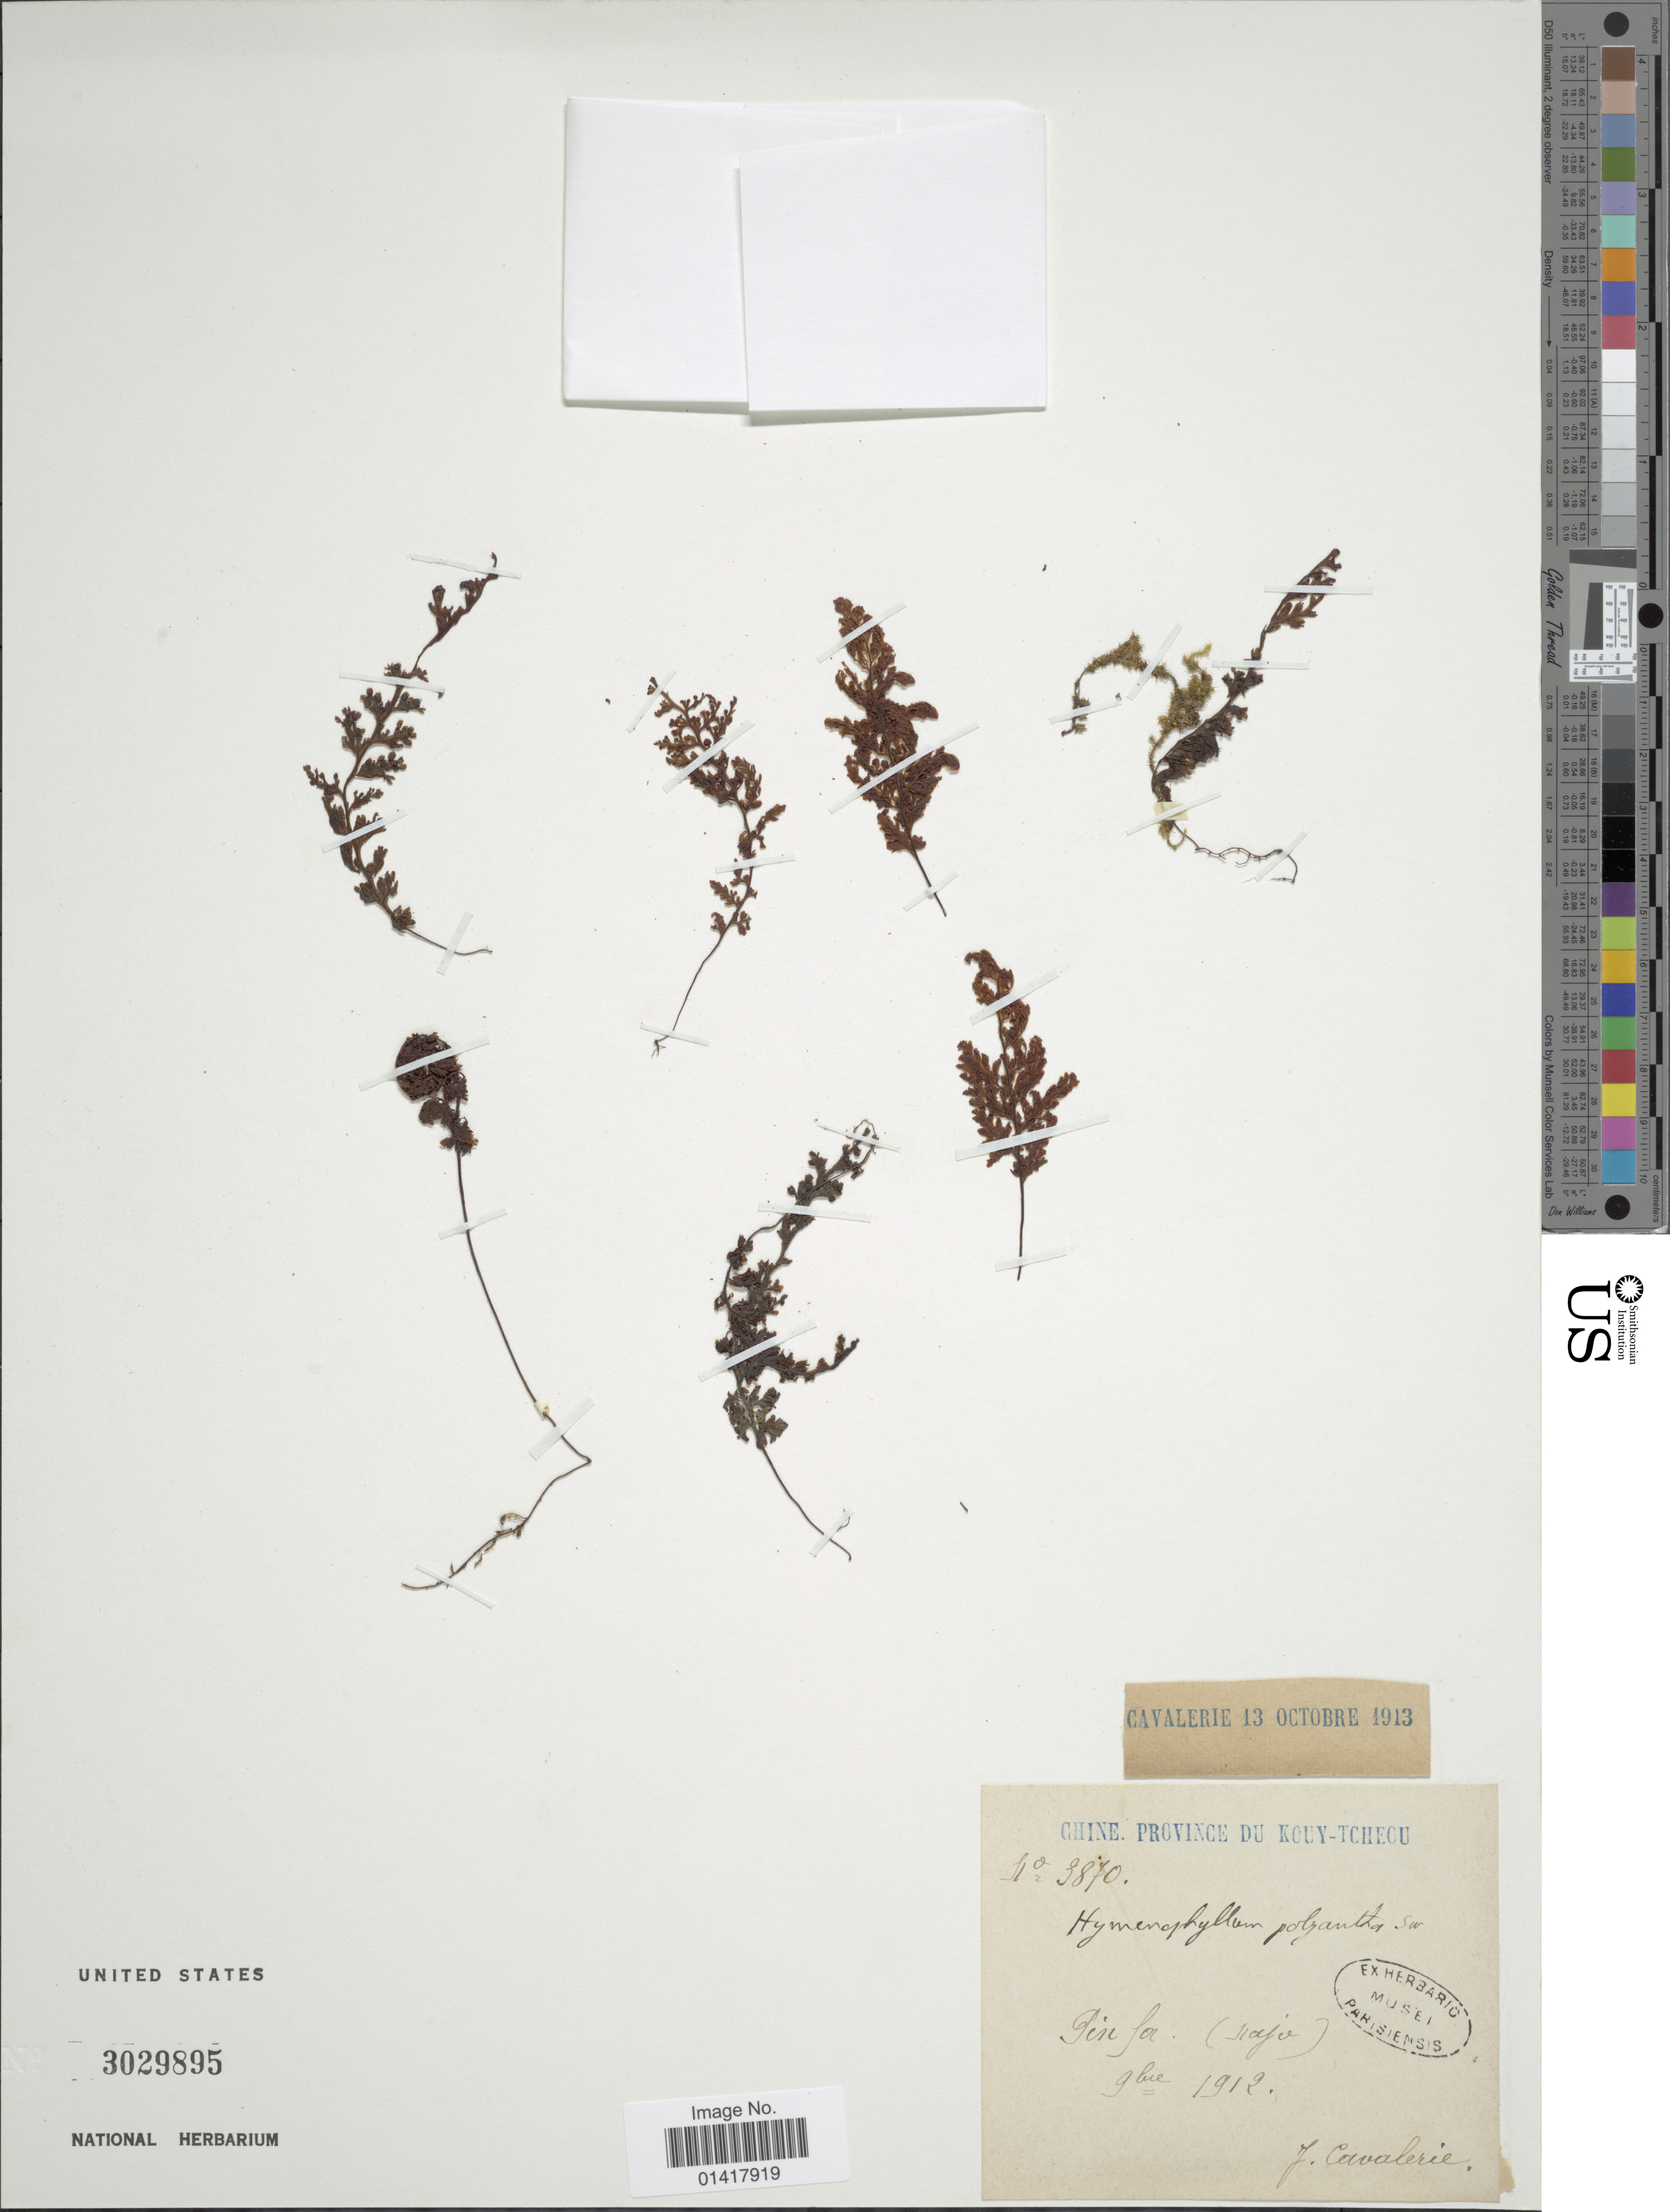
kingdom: Plantae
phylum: Tracheophyta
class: Polypodiopsida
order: Hymenophyllales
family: Hymenophyllaceae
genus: Hymenophyllum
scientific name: Hymenophyllum polyanthos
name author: (Sw.) Sw.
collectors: J. Cavalerie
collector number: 3870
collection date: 1912-09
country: China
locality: Province Du Kouy-Tchecu. Pinfa (majo) [interpreted]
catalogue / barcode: US 3029895